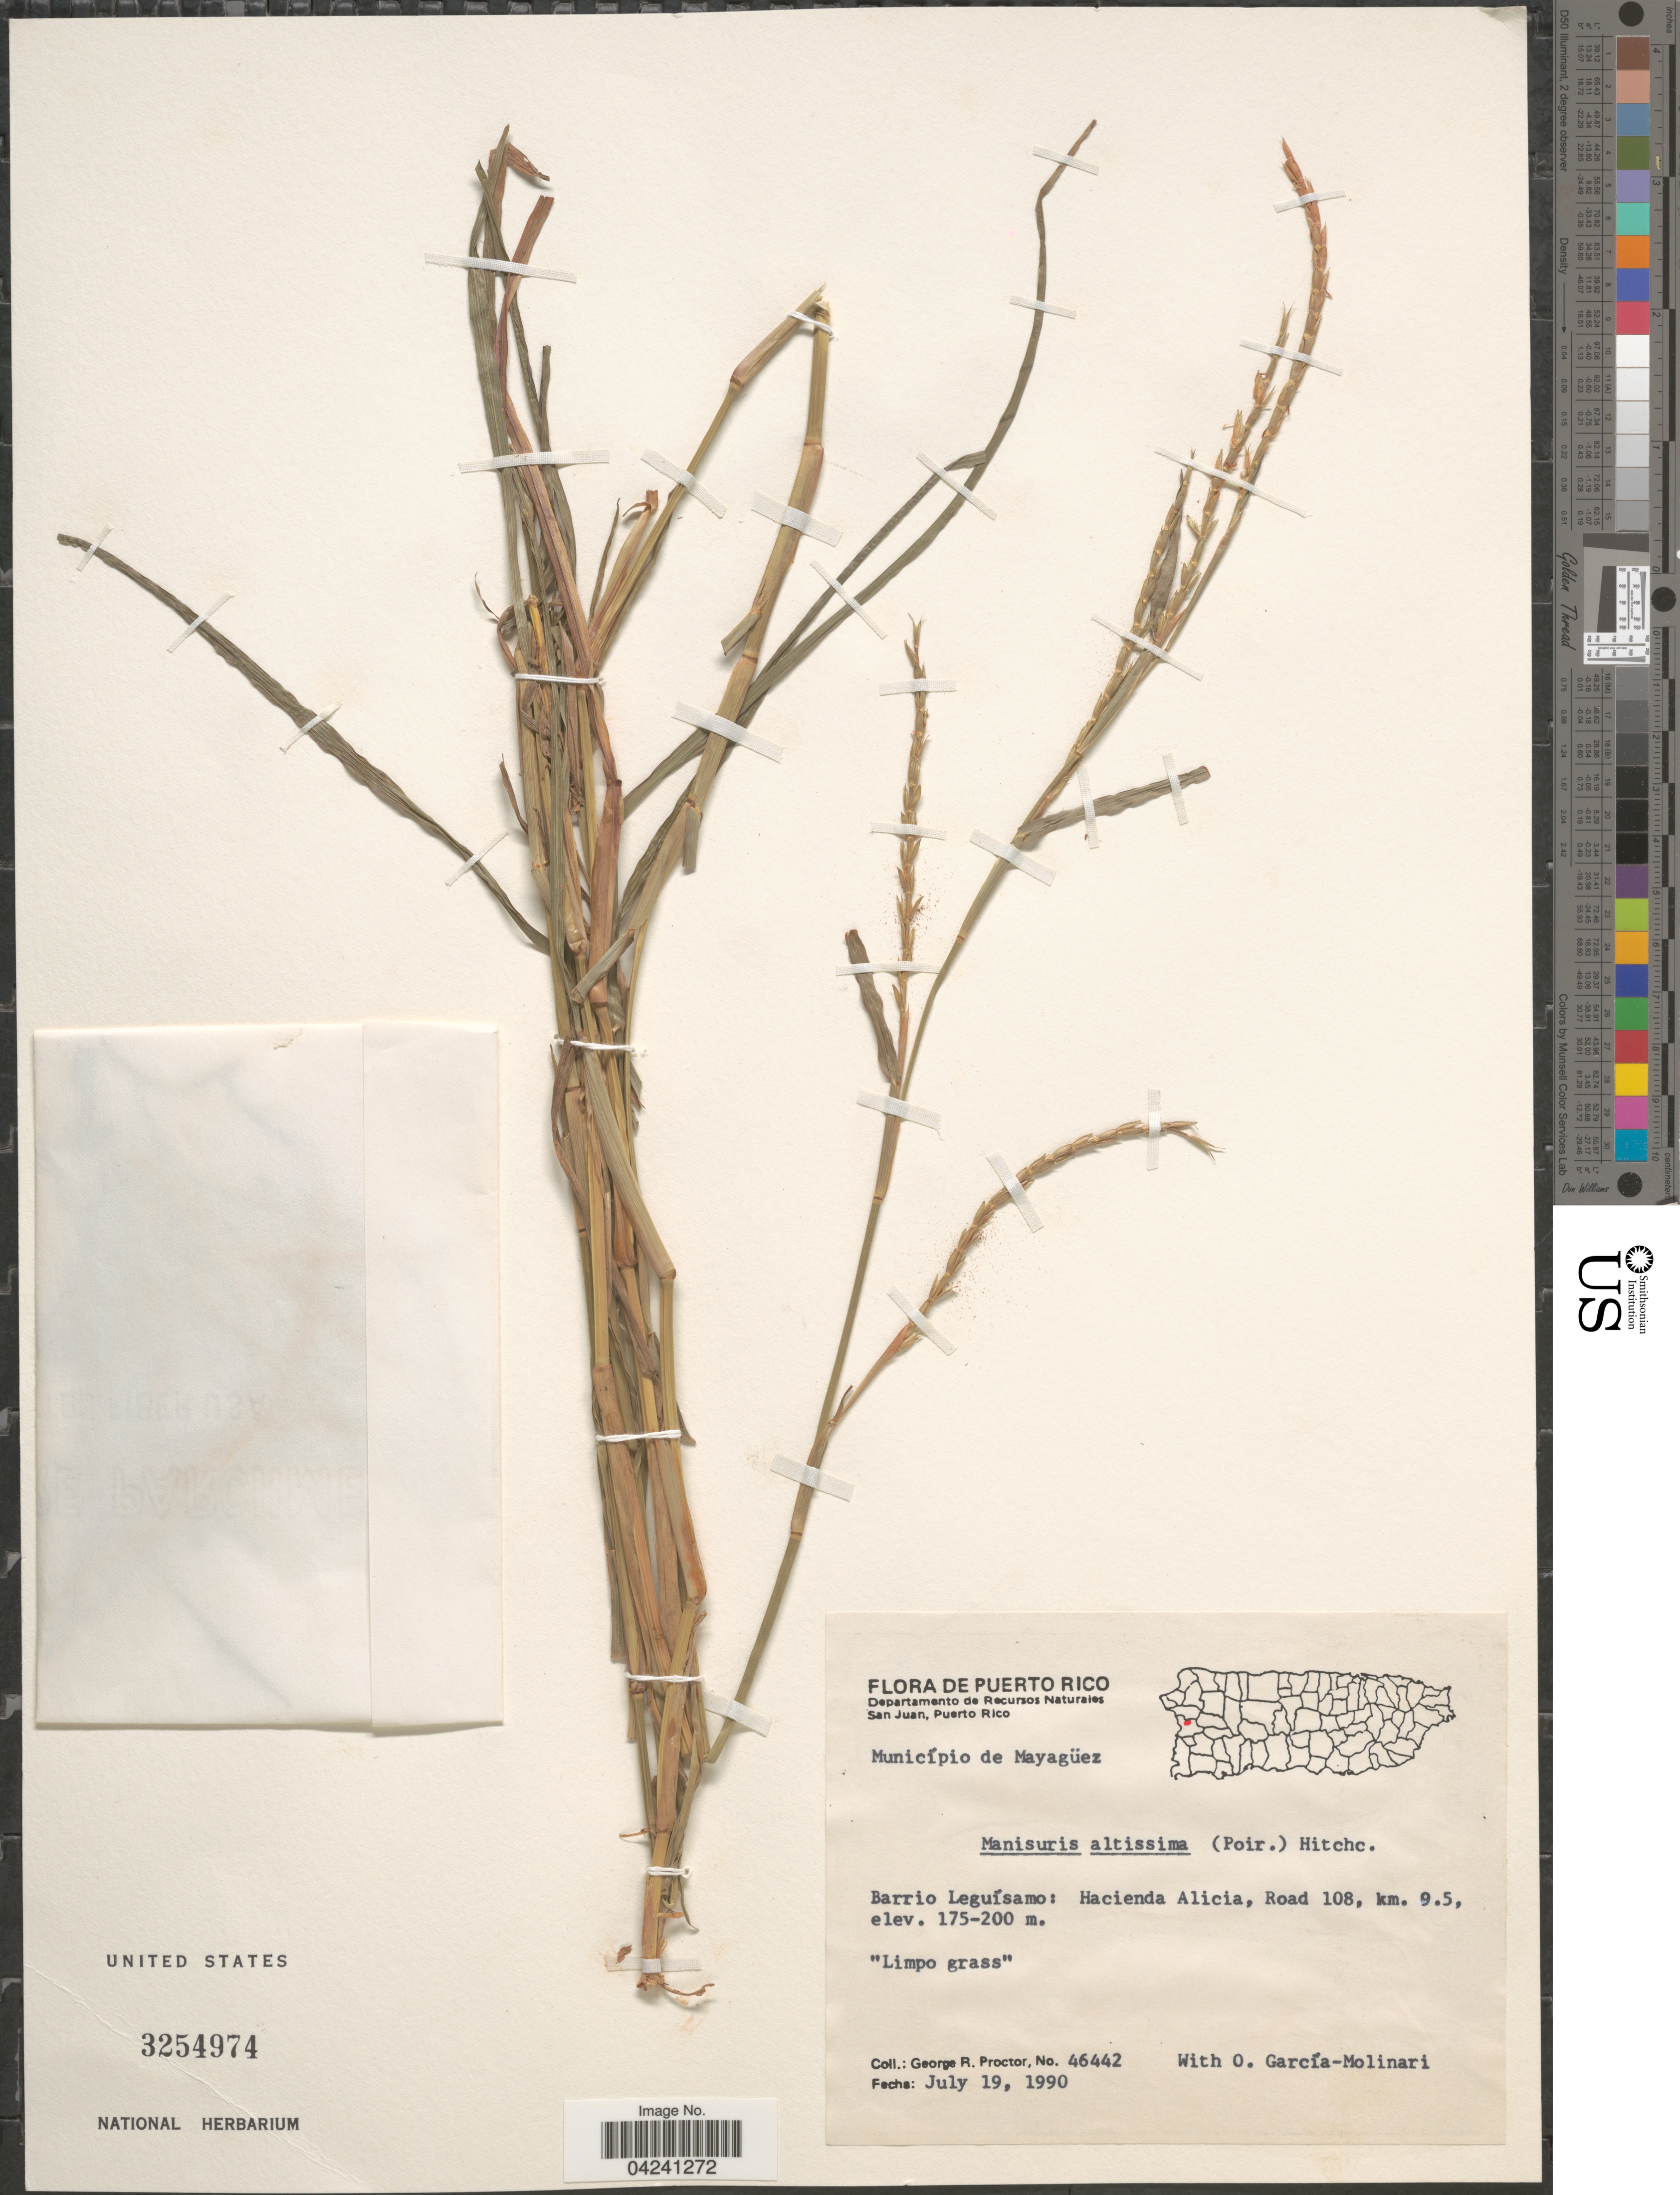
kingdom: Plantae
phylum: Tracheophyta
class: Liliopsida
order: Poales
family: Poaceae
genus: Hemarthria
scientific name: Hemarthria altissima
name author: (Poir.) Stapf & C. E. Hubb.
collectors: G. R. Proctor & O. García-Molinari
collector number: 46442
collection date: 1990-07-19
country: Puerto Rico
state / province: Mayagüez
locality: Município de Mayagüez. Barrio Leguísamo: Hacienda Alicia, Road 108. km. 9.5.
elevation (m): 175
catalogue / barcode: US 3254974